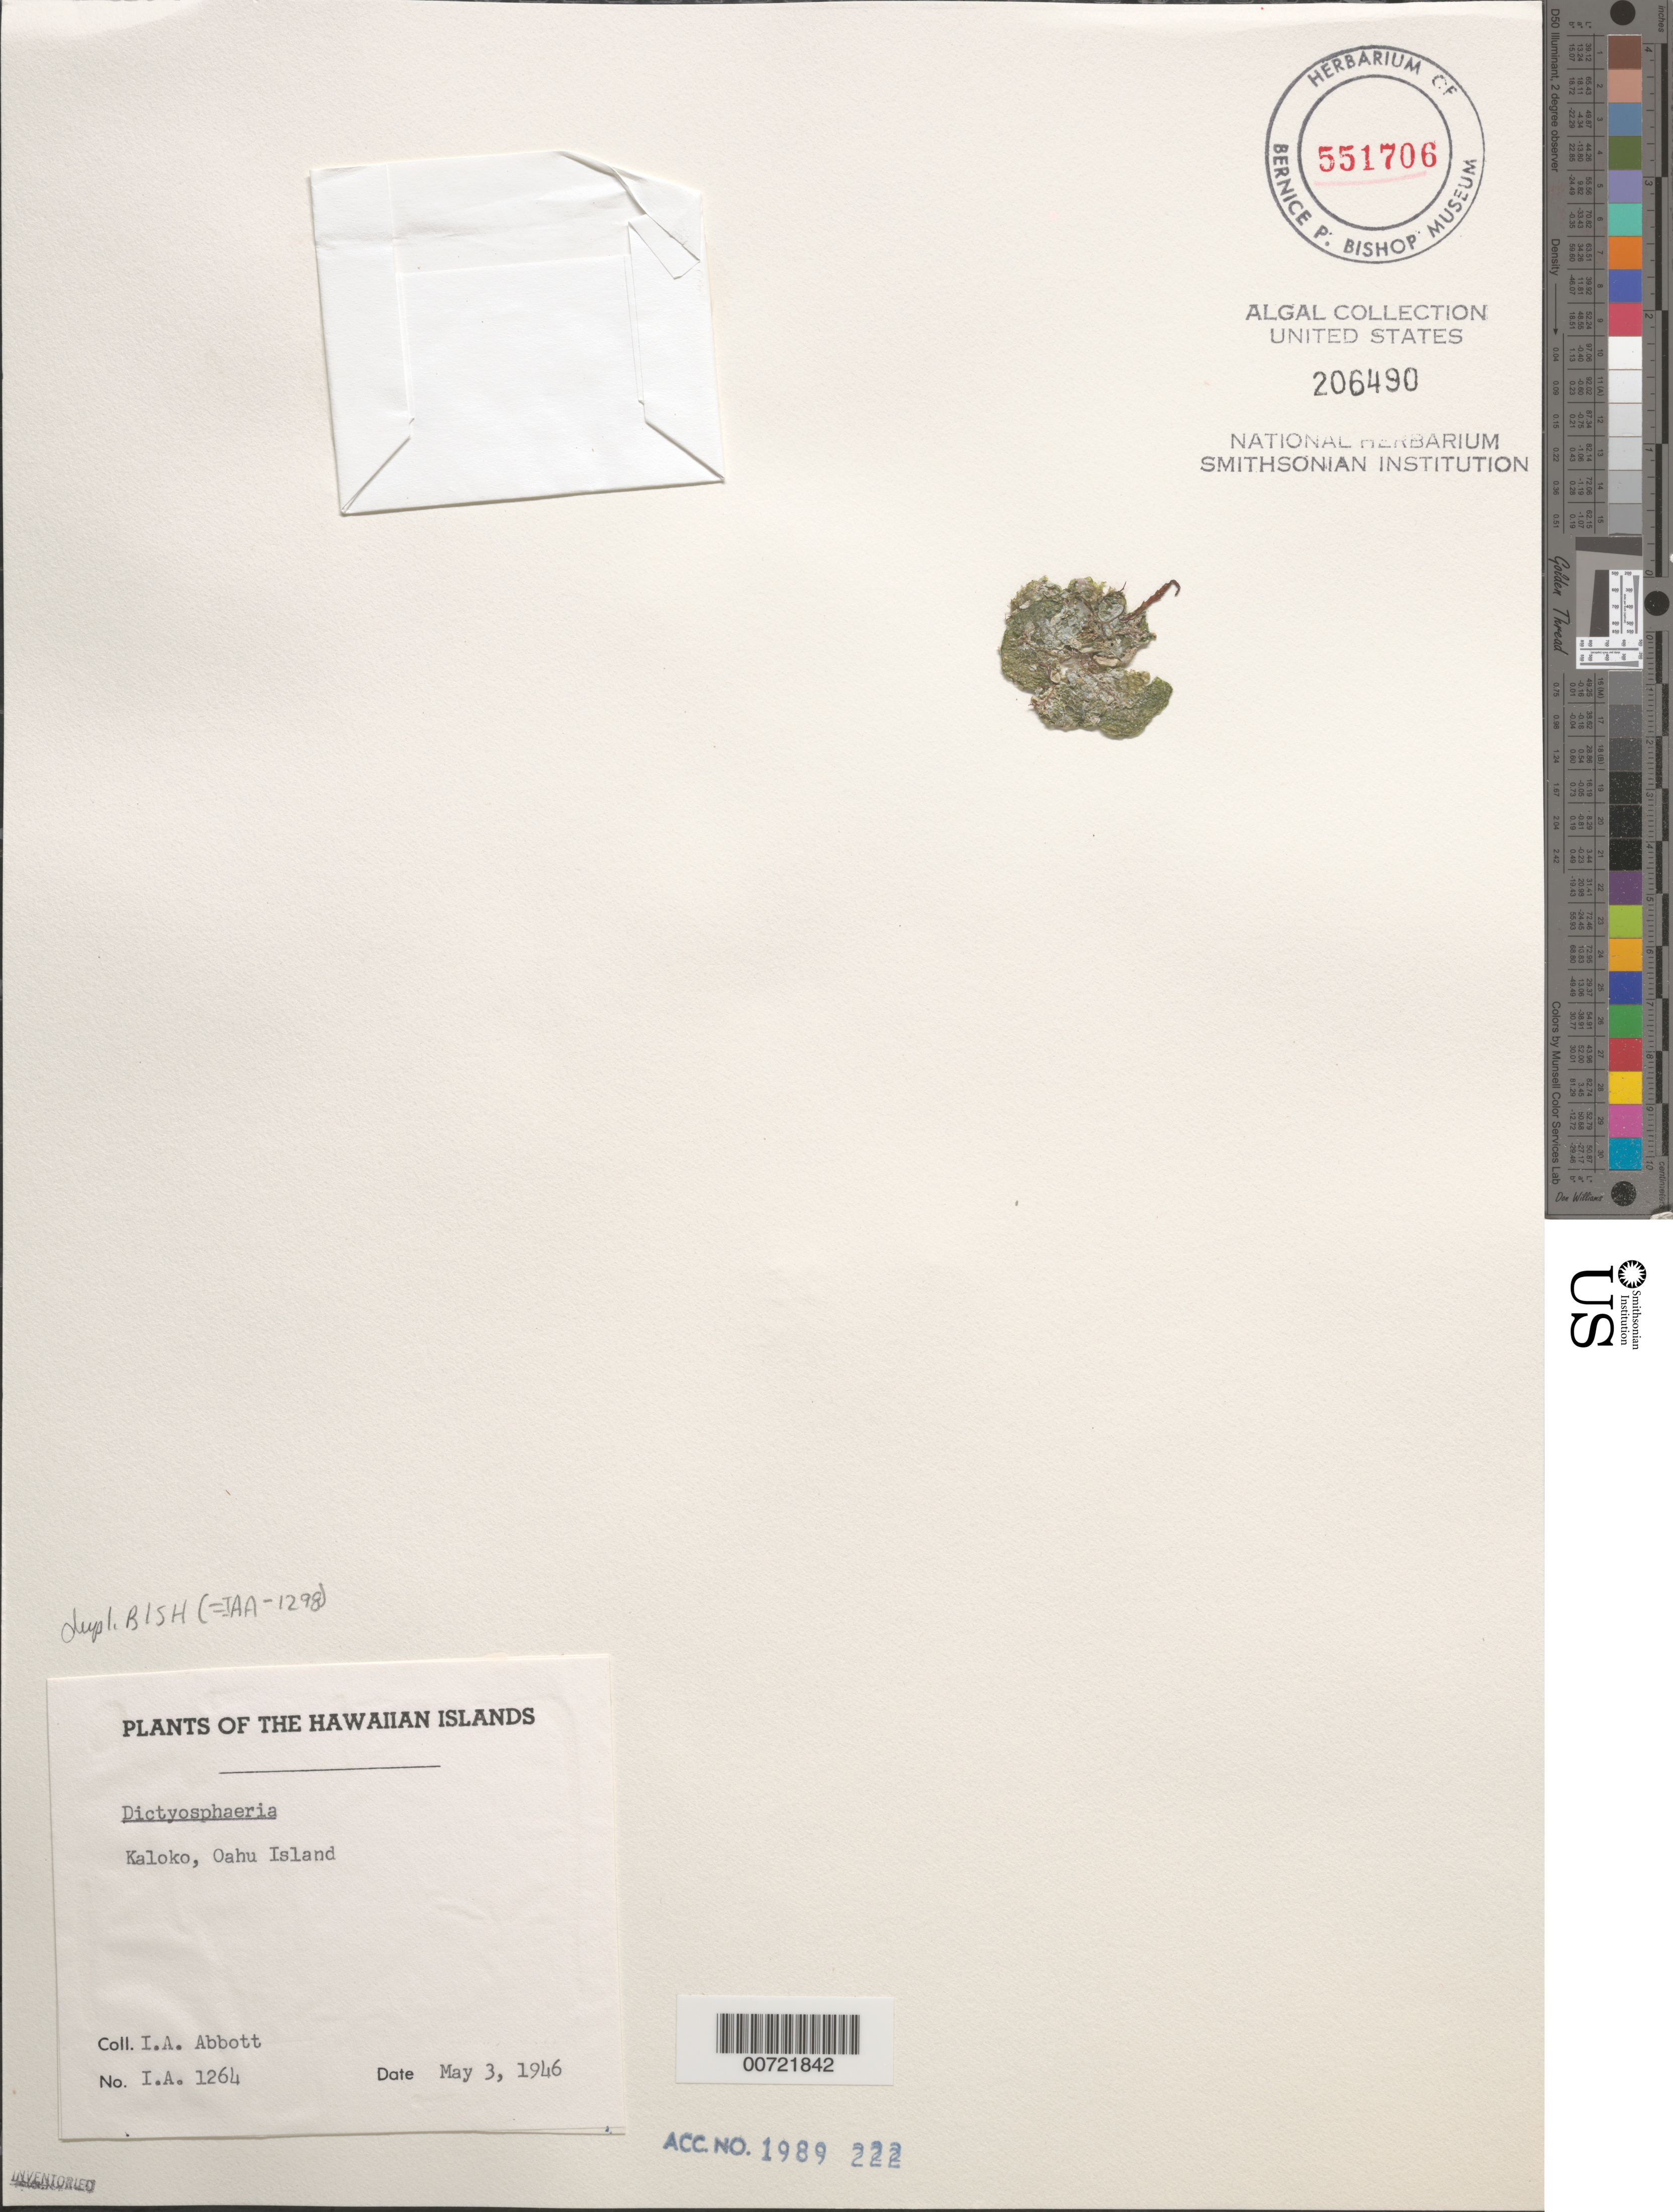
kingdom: Plantae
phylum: Chlorophyta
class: Ulvophyceae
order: Siphonocladales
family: Siphonocladaceae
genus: Dictyosphaeria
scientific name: Dictyosphaeria sp.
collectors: I. A. Abbott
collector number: IAA 1264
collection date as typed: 03 May 1946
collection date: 1946-05-03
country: United States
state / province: Hawaii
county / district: Honolulu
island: Oahu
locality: Kaloko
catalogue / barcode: US 206490